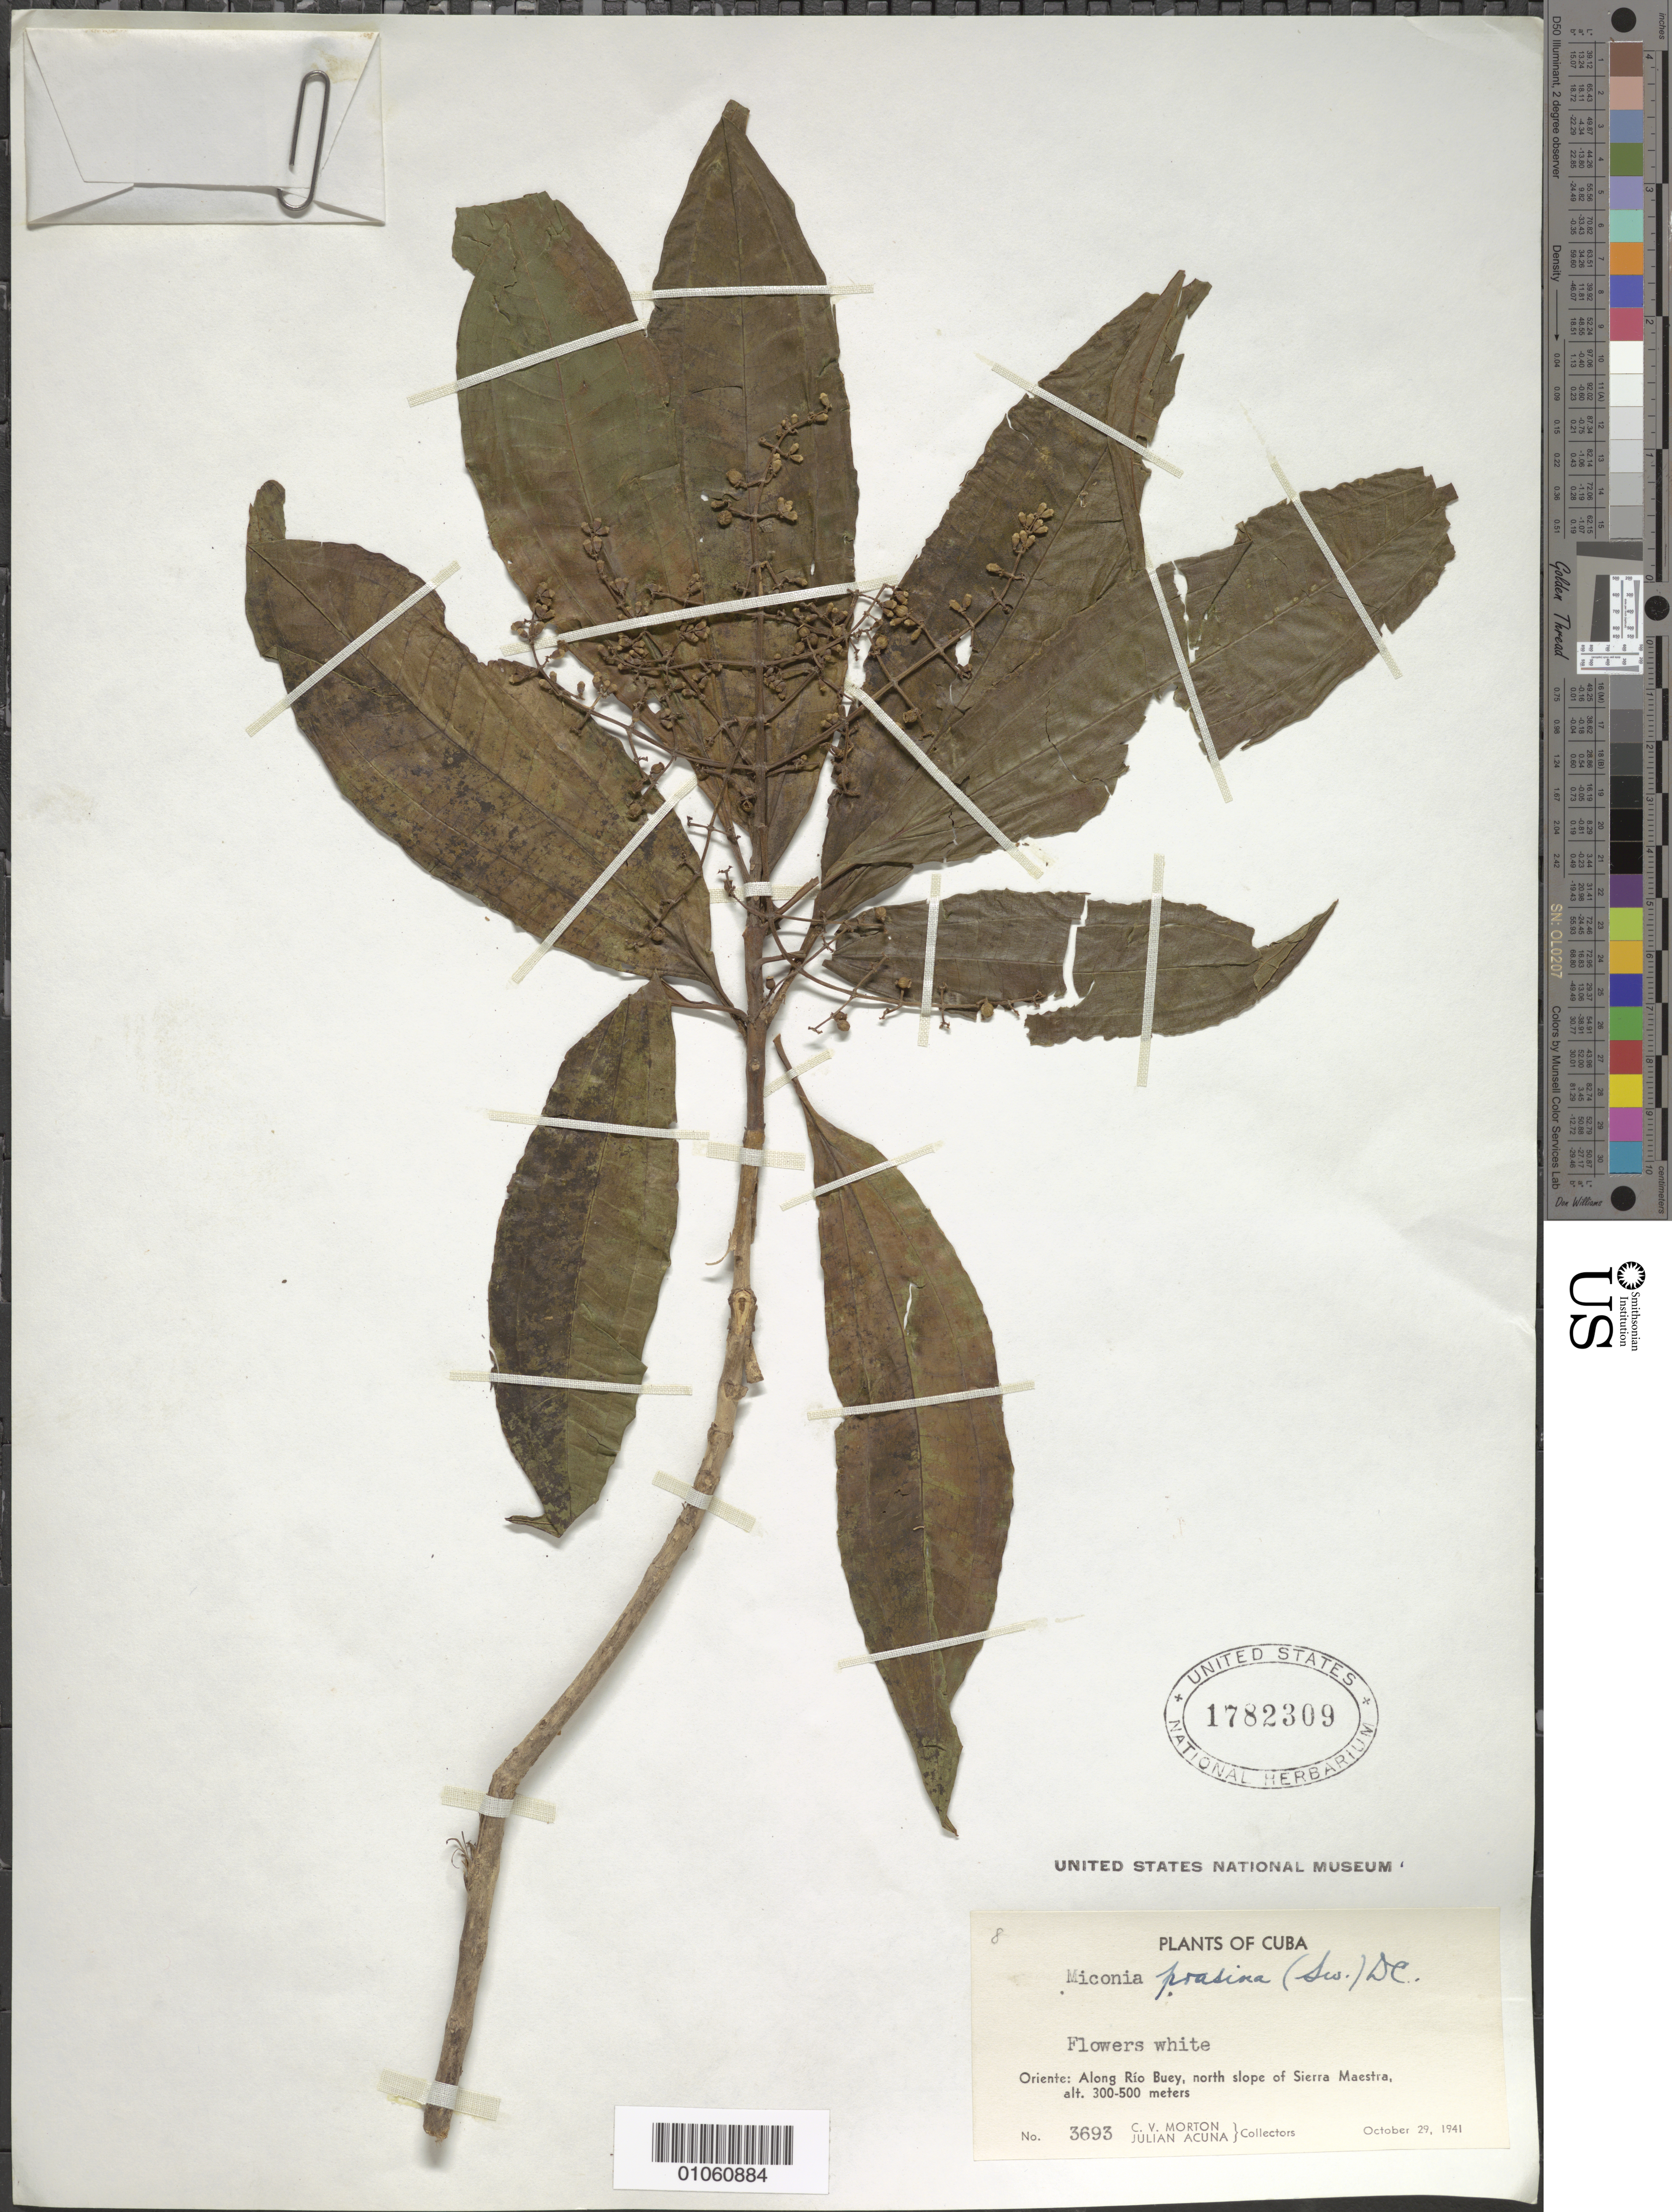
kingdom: Plantae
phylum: Tracheophyta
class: Magnoliopsida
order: Myrtales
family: Melastomataceae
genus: Miconia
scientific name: Miconia prasina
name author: (Sw.) DC.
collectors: C. V. Morton & J. Acuña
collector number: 3693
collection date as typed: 29 Oct 1941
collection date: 1941-10-29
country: Cuba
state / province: Oriente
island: Cuba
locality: Sierra Maestra, N slope; along Río Buey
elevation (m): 300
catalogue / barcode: US 1782309